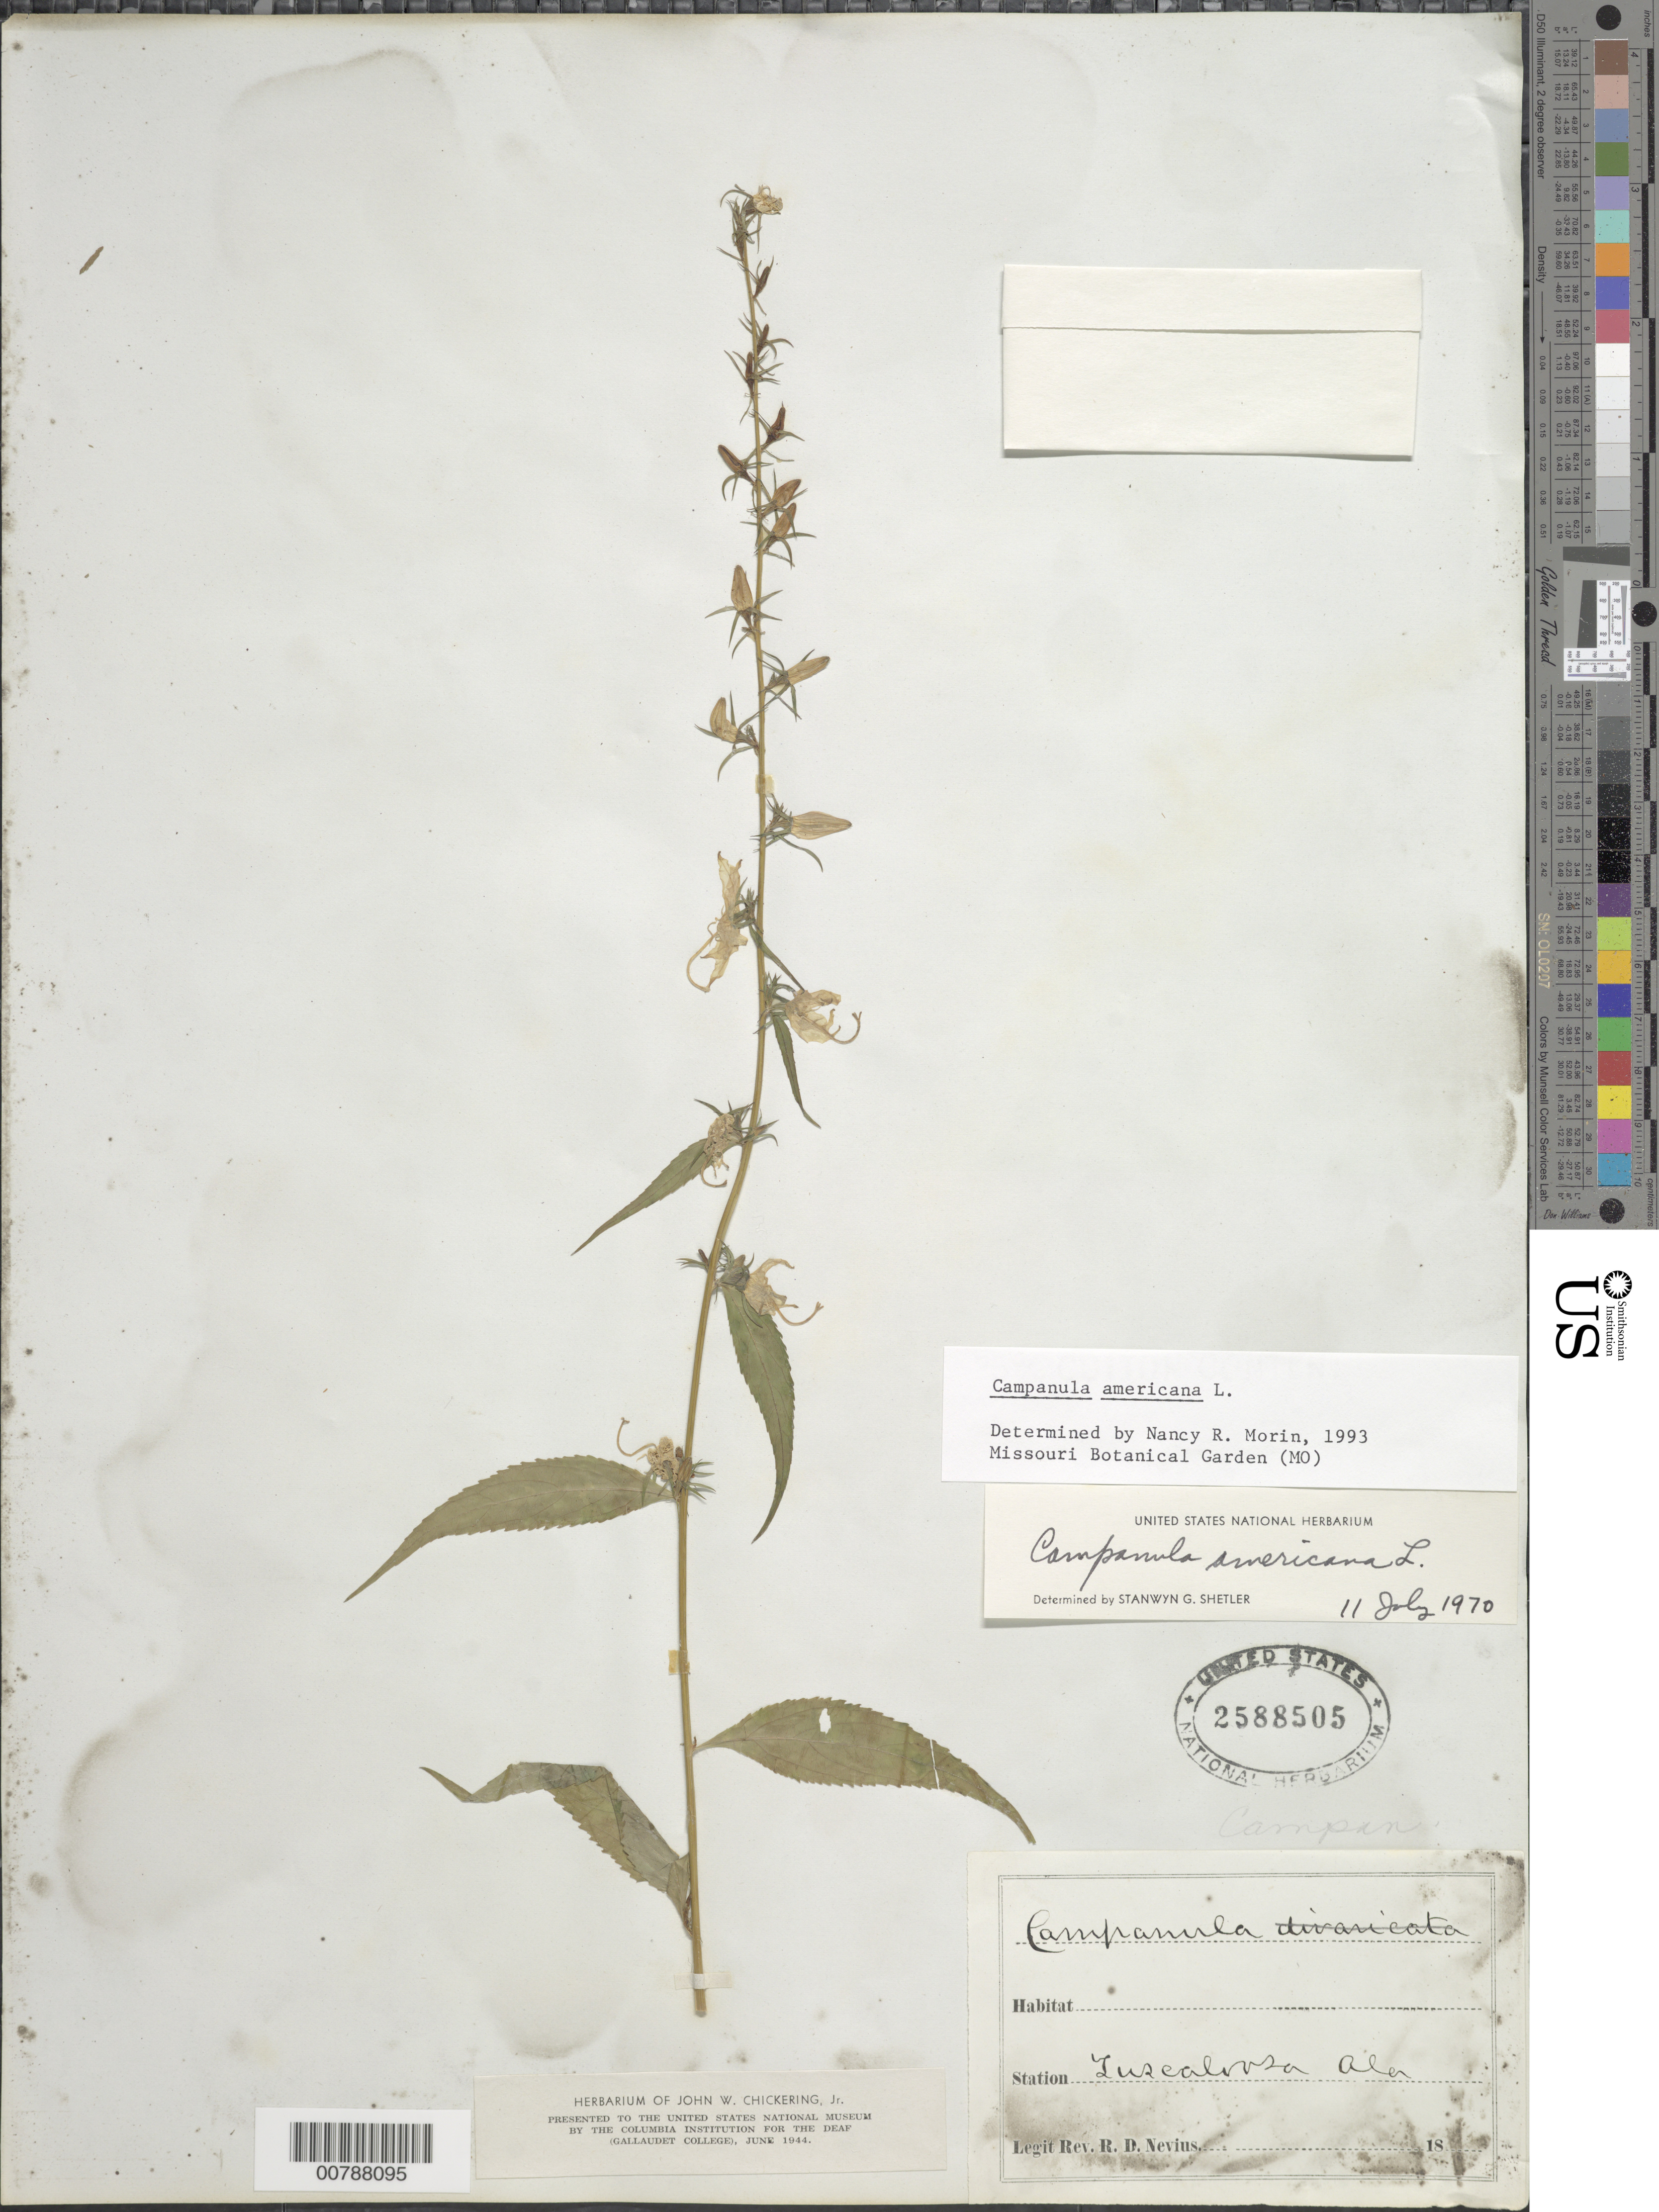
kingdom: Plantae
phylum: Tracheophyta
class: Magnoliopsida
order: Asterales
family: Campanulaceae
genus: Campanula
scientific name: Campanula americana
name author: L.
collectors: R. Nevius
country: United States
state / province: Alabama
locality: Tuscaloosa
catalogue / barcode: US 2588505